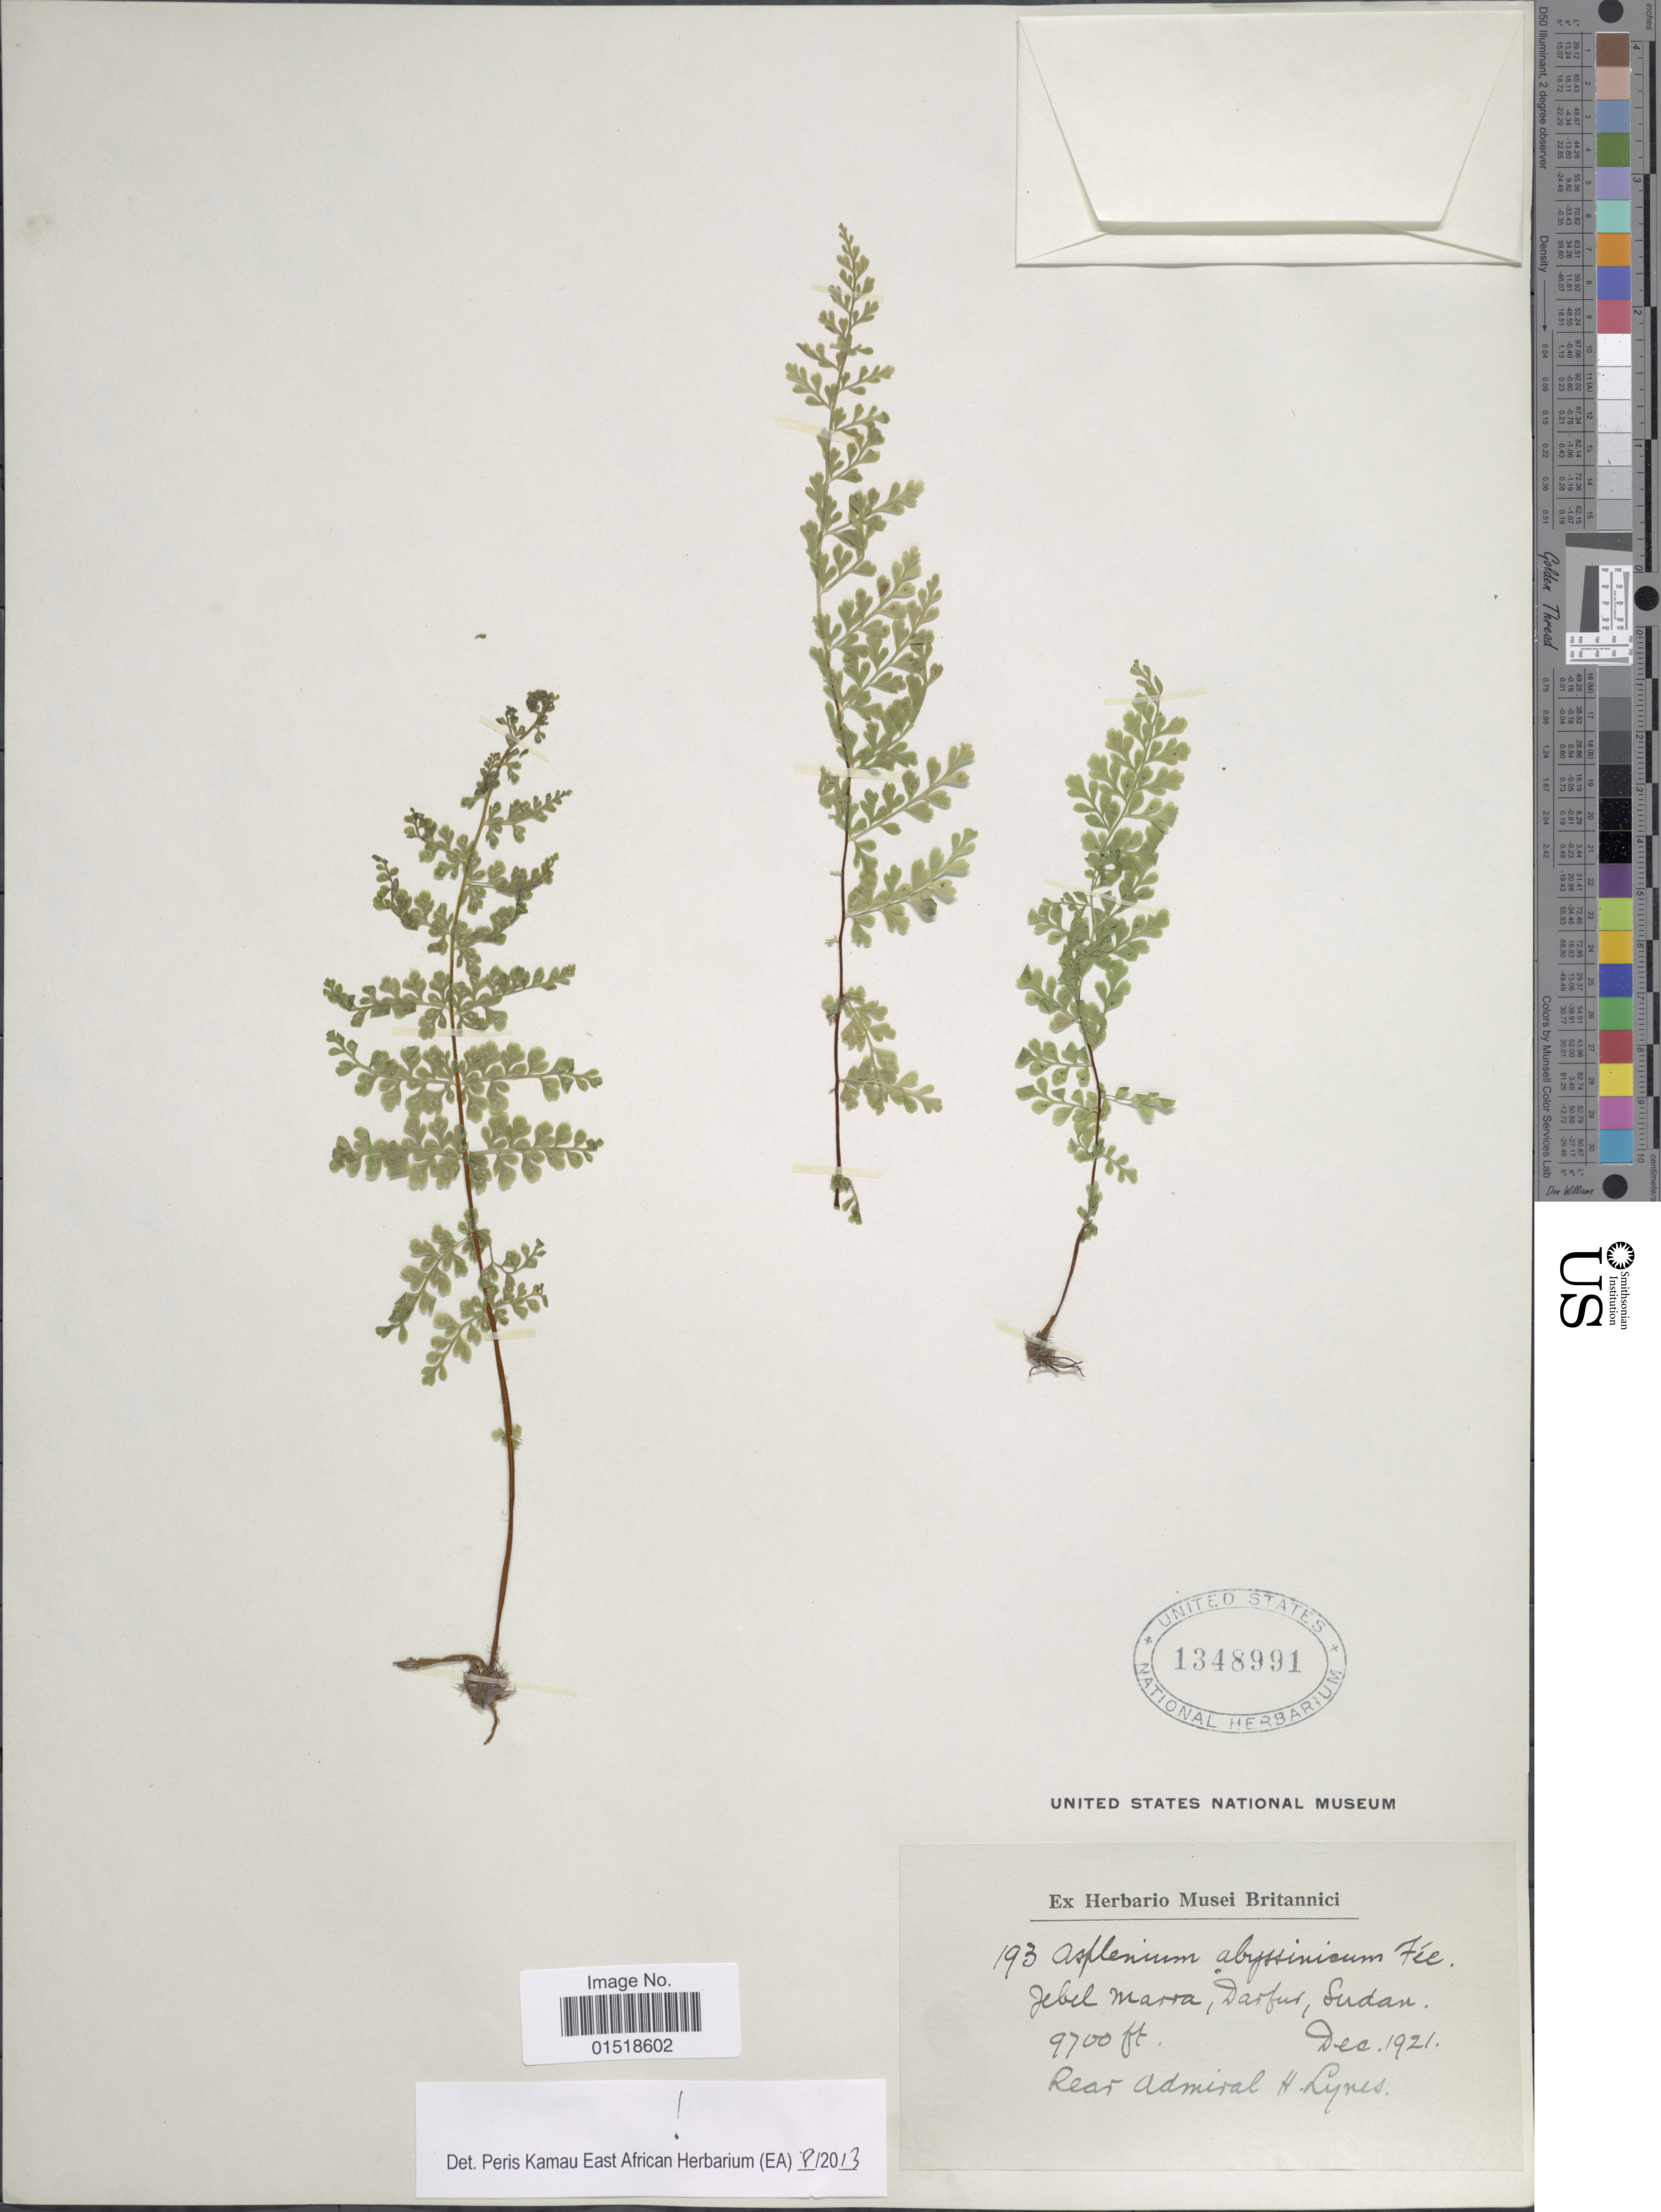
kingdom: Plantae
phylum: Tracheophyta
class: Polypodiopsida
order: Polypodiales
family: Aspleniaceae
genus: Asplenium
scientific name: Asplenium abyssinicum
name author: Fée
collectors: H. Lynes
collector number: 193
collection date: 1921-12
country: Sudan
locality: Jebel Marra, Darfus, Sudan.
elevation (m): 2957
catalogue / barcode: US 1348991